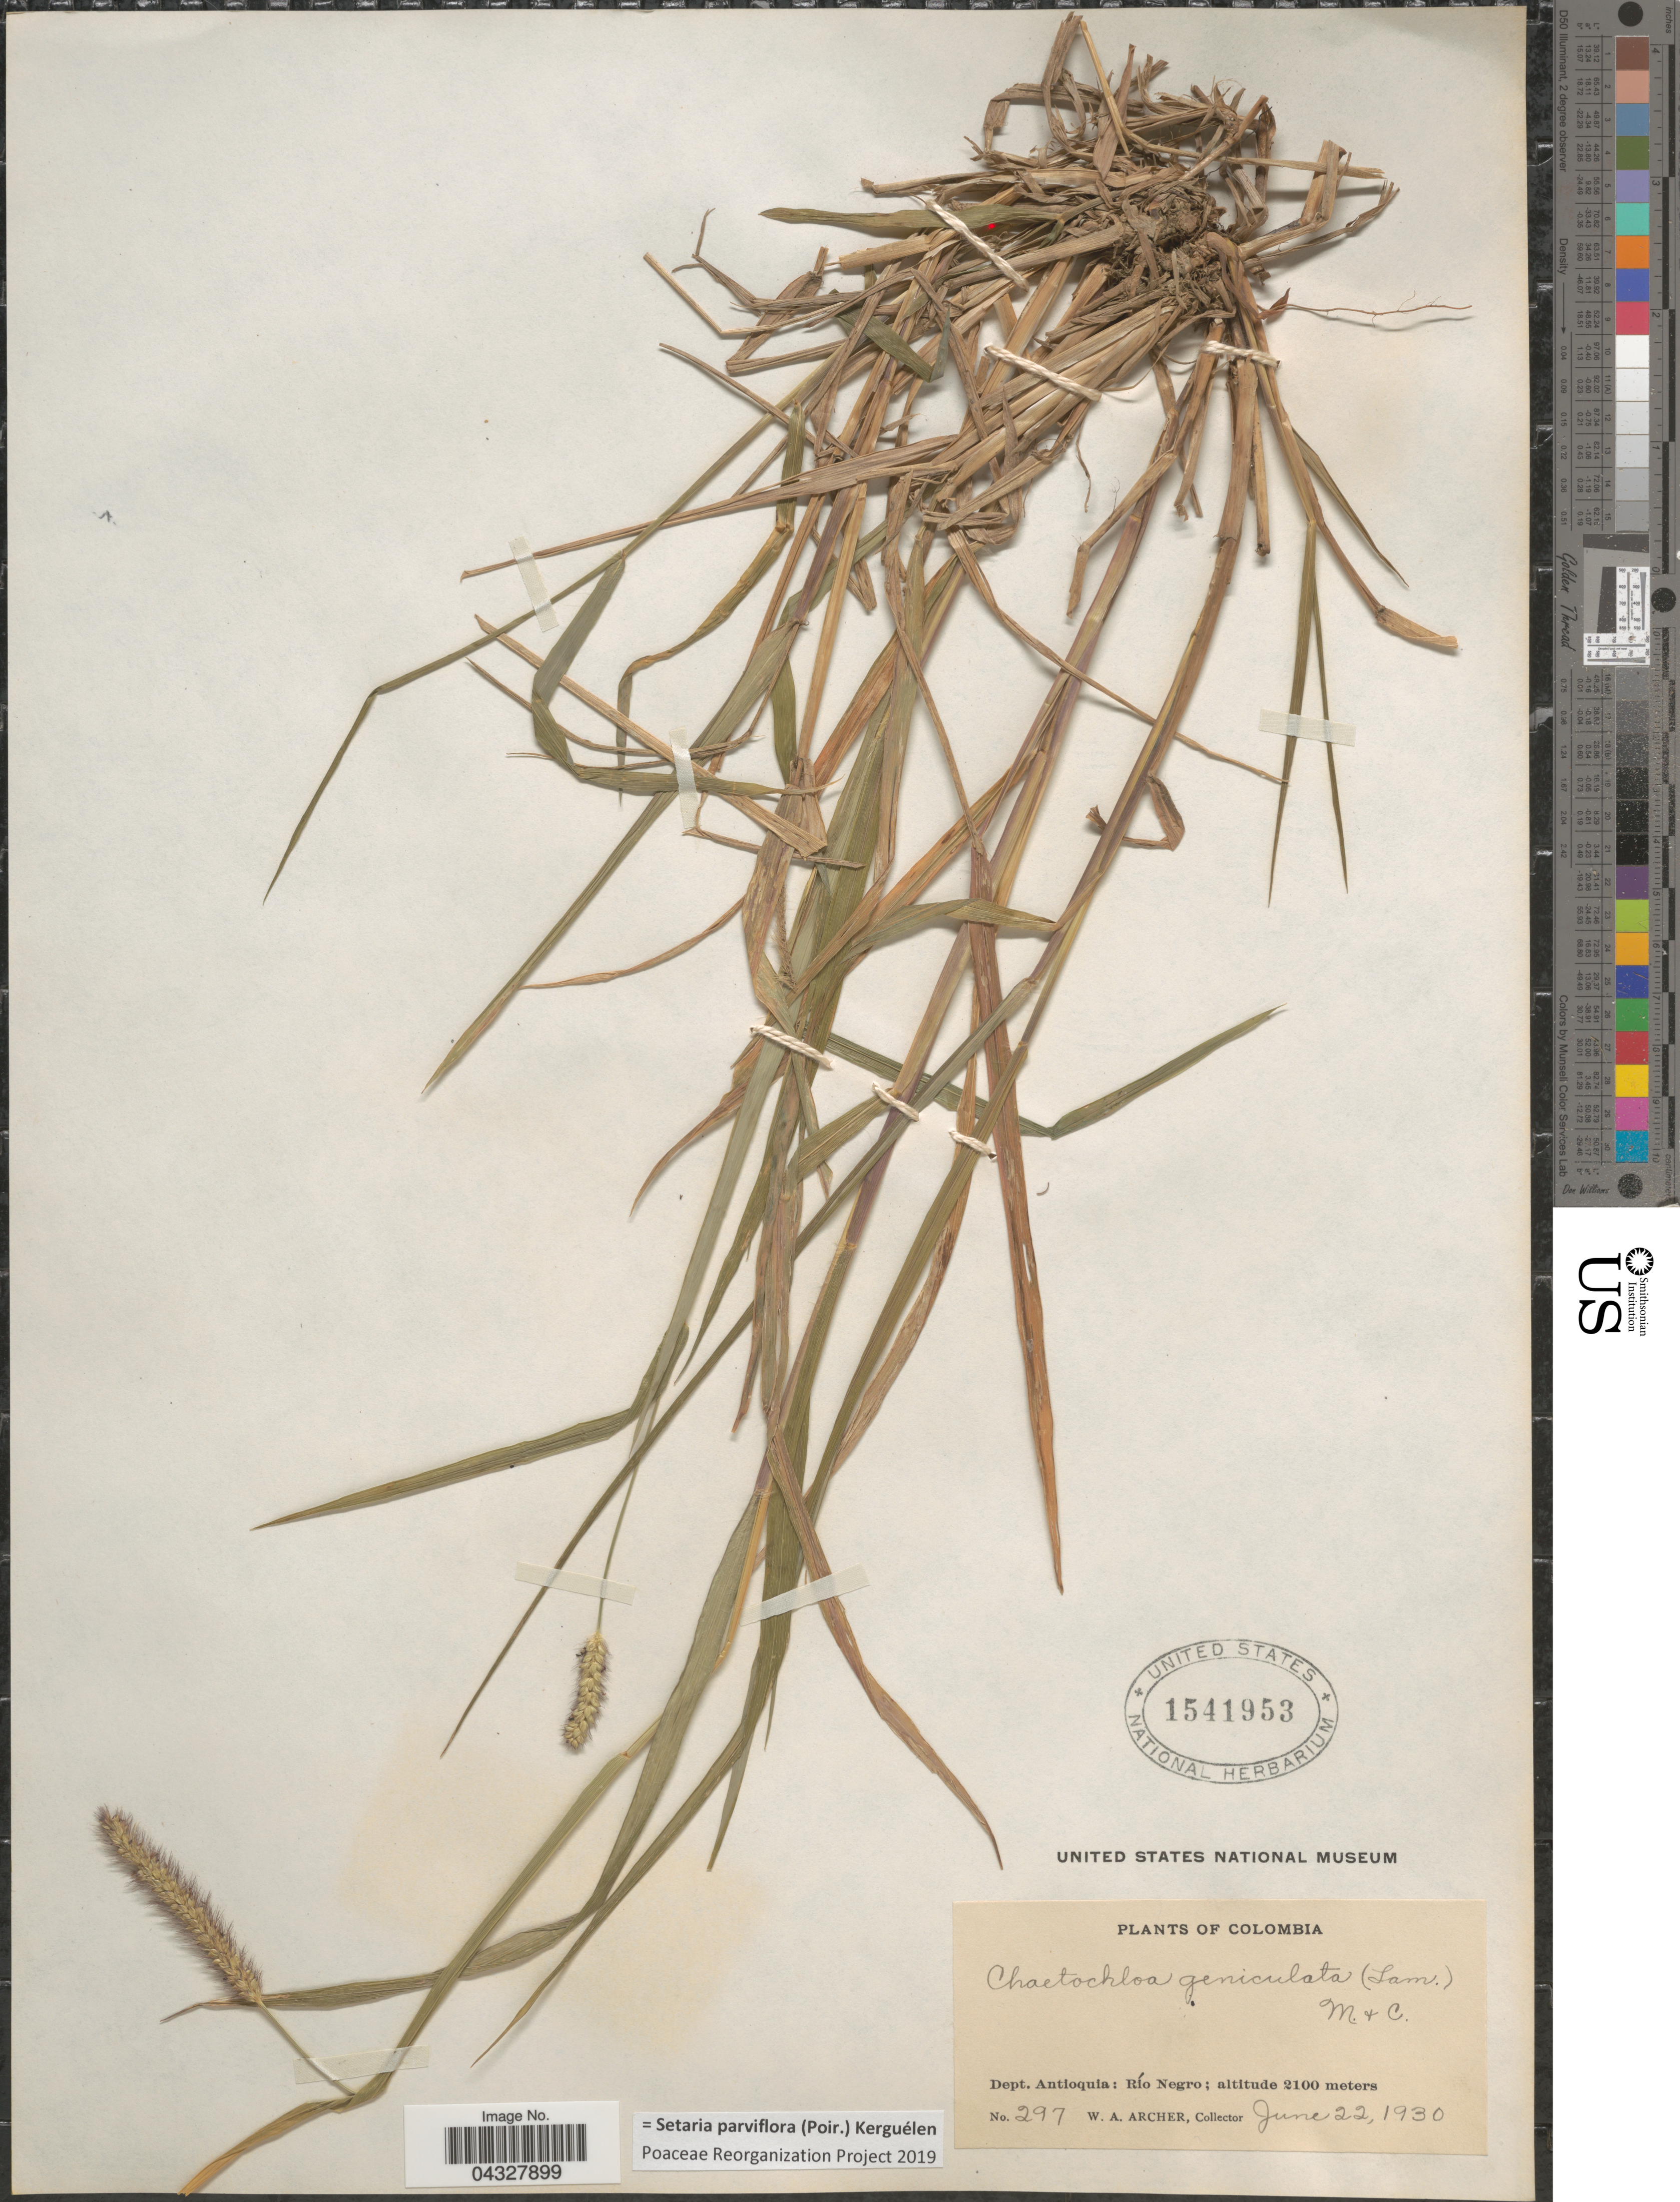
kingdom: Plantae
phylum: Tracheophyta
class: Liliopsida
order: Poales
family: Poaceae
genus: Setaria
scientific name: Setaria parviflora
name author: (Poir.) Kerguélen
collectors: W. Archer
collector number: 297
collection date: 1930-06-22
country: Colombia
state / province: Antioquia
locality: Dept. Antioquia: Río Negro.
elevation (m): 2100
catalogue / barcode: US 1541953